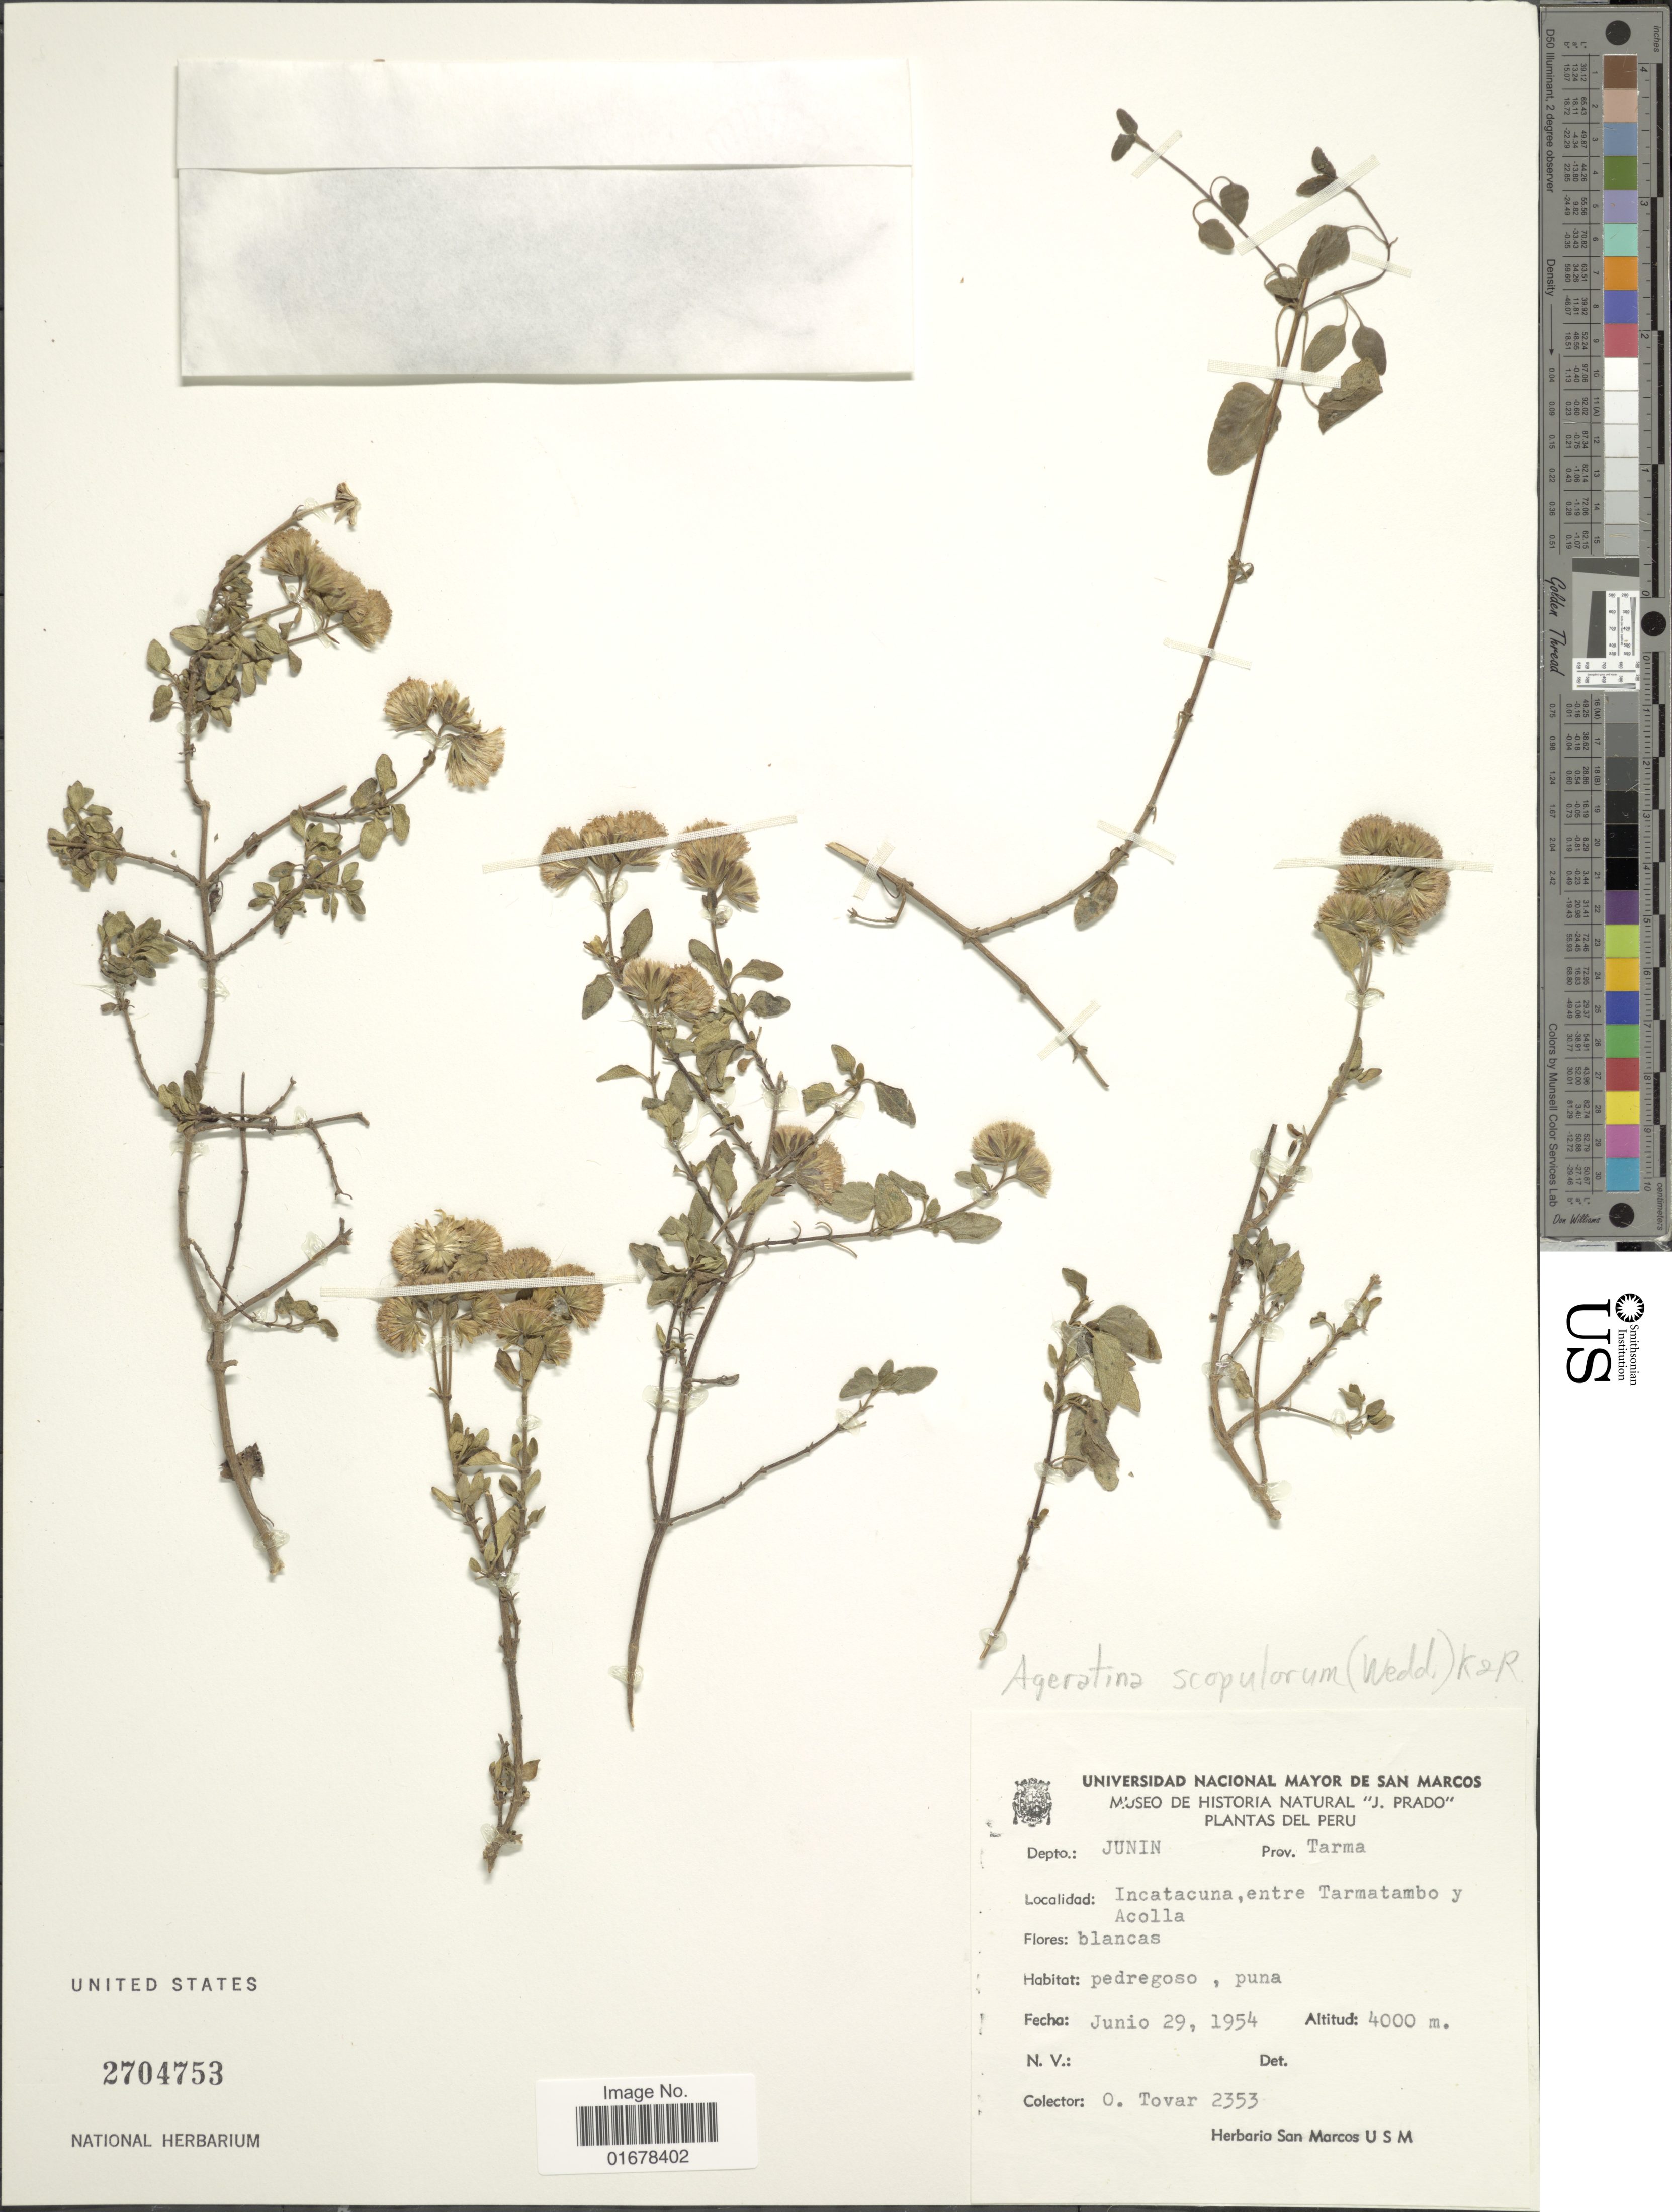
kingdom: Plantae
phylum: Tracheophyta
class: Magnoliopsida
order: Asterales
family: Asteraceae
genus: Ageratina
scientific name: Ageratina scopulorum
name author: (Wedd.) R.M. King & H. Rob.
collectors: Ó. Tovar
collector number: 2353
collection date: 1954-06-19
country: Peru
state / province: Junín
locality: Depto, Junin, Prov. Tarma, Incatacuna, entre Tarmatambo y Acolla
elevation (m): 4000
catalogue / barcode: US 2704753